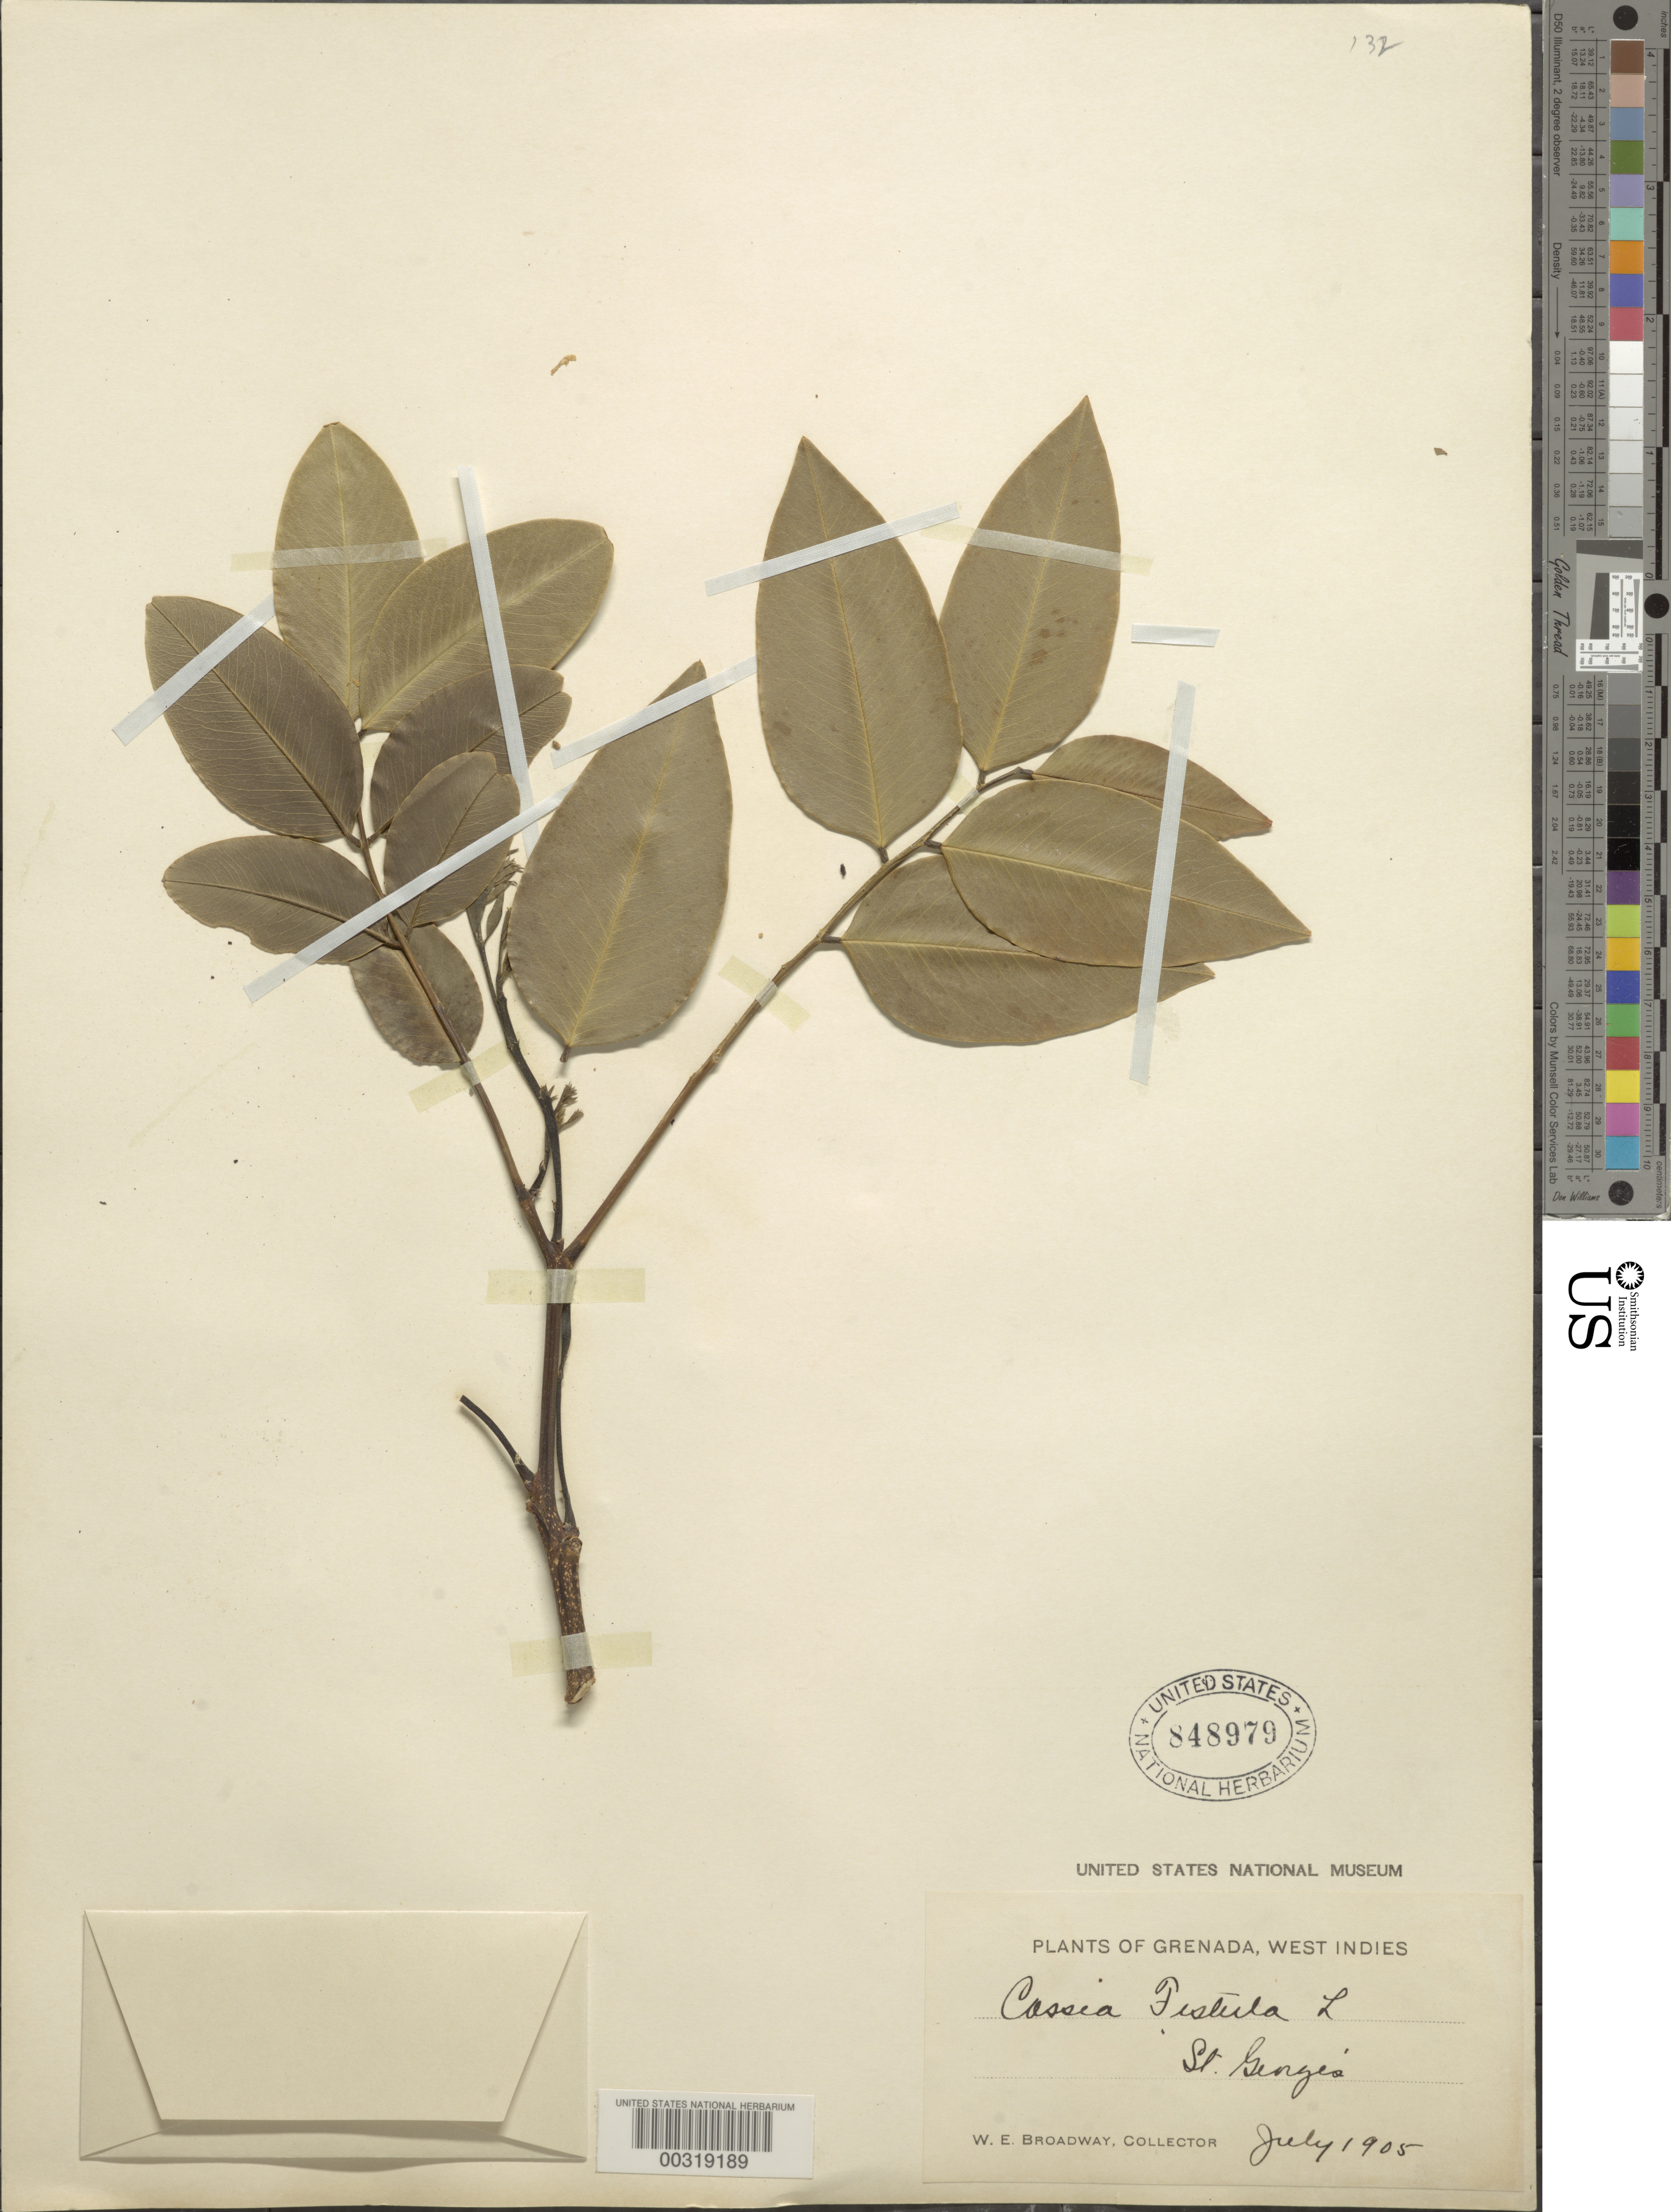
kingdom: Plantae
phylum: Tracheophyta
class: Magnoliopsida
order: Fabales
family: Fabaceae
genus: Cassia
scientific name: Cassia fistula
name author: L.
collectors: W. E. Broadway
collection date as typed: Jul 1905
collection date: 1905-07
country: Grenada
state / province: Saint George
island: Grenada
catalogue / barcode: US 848979